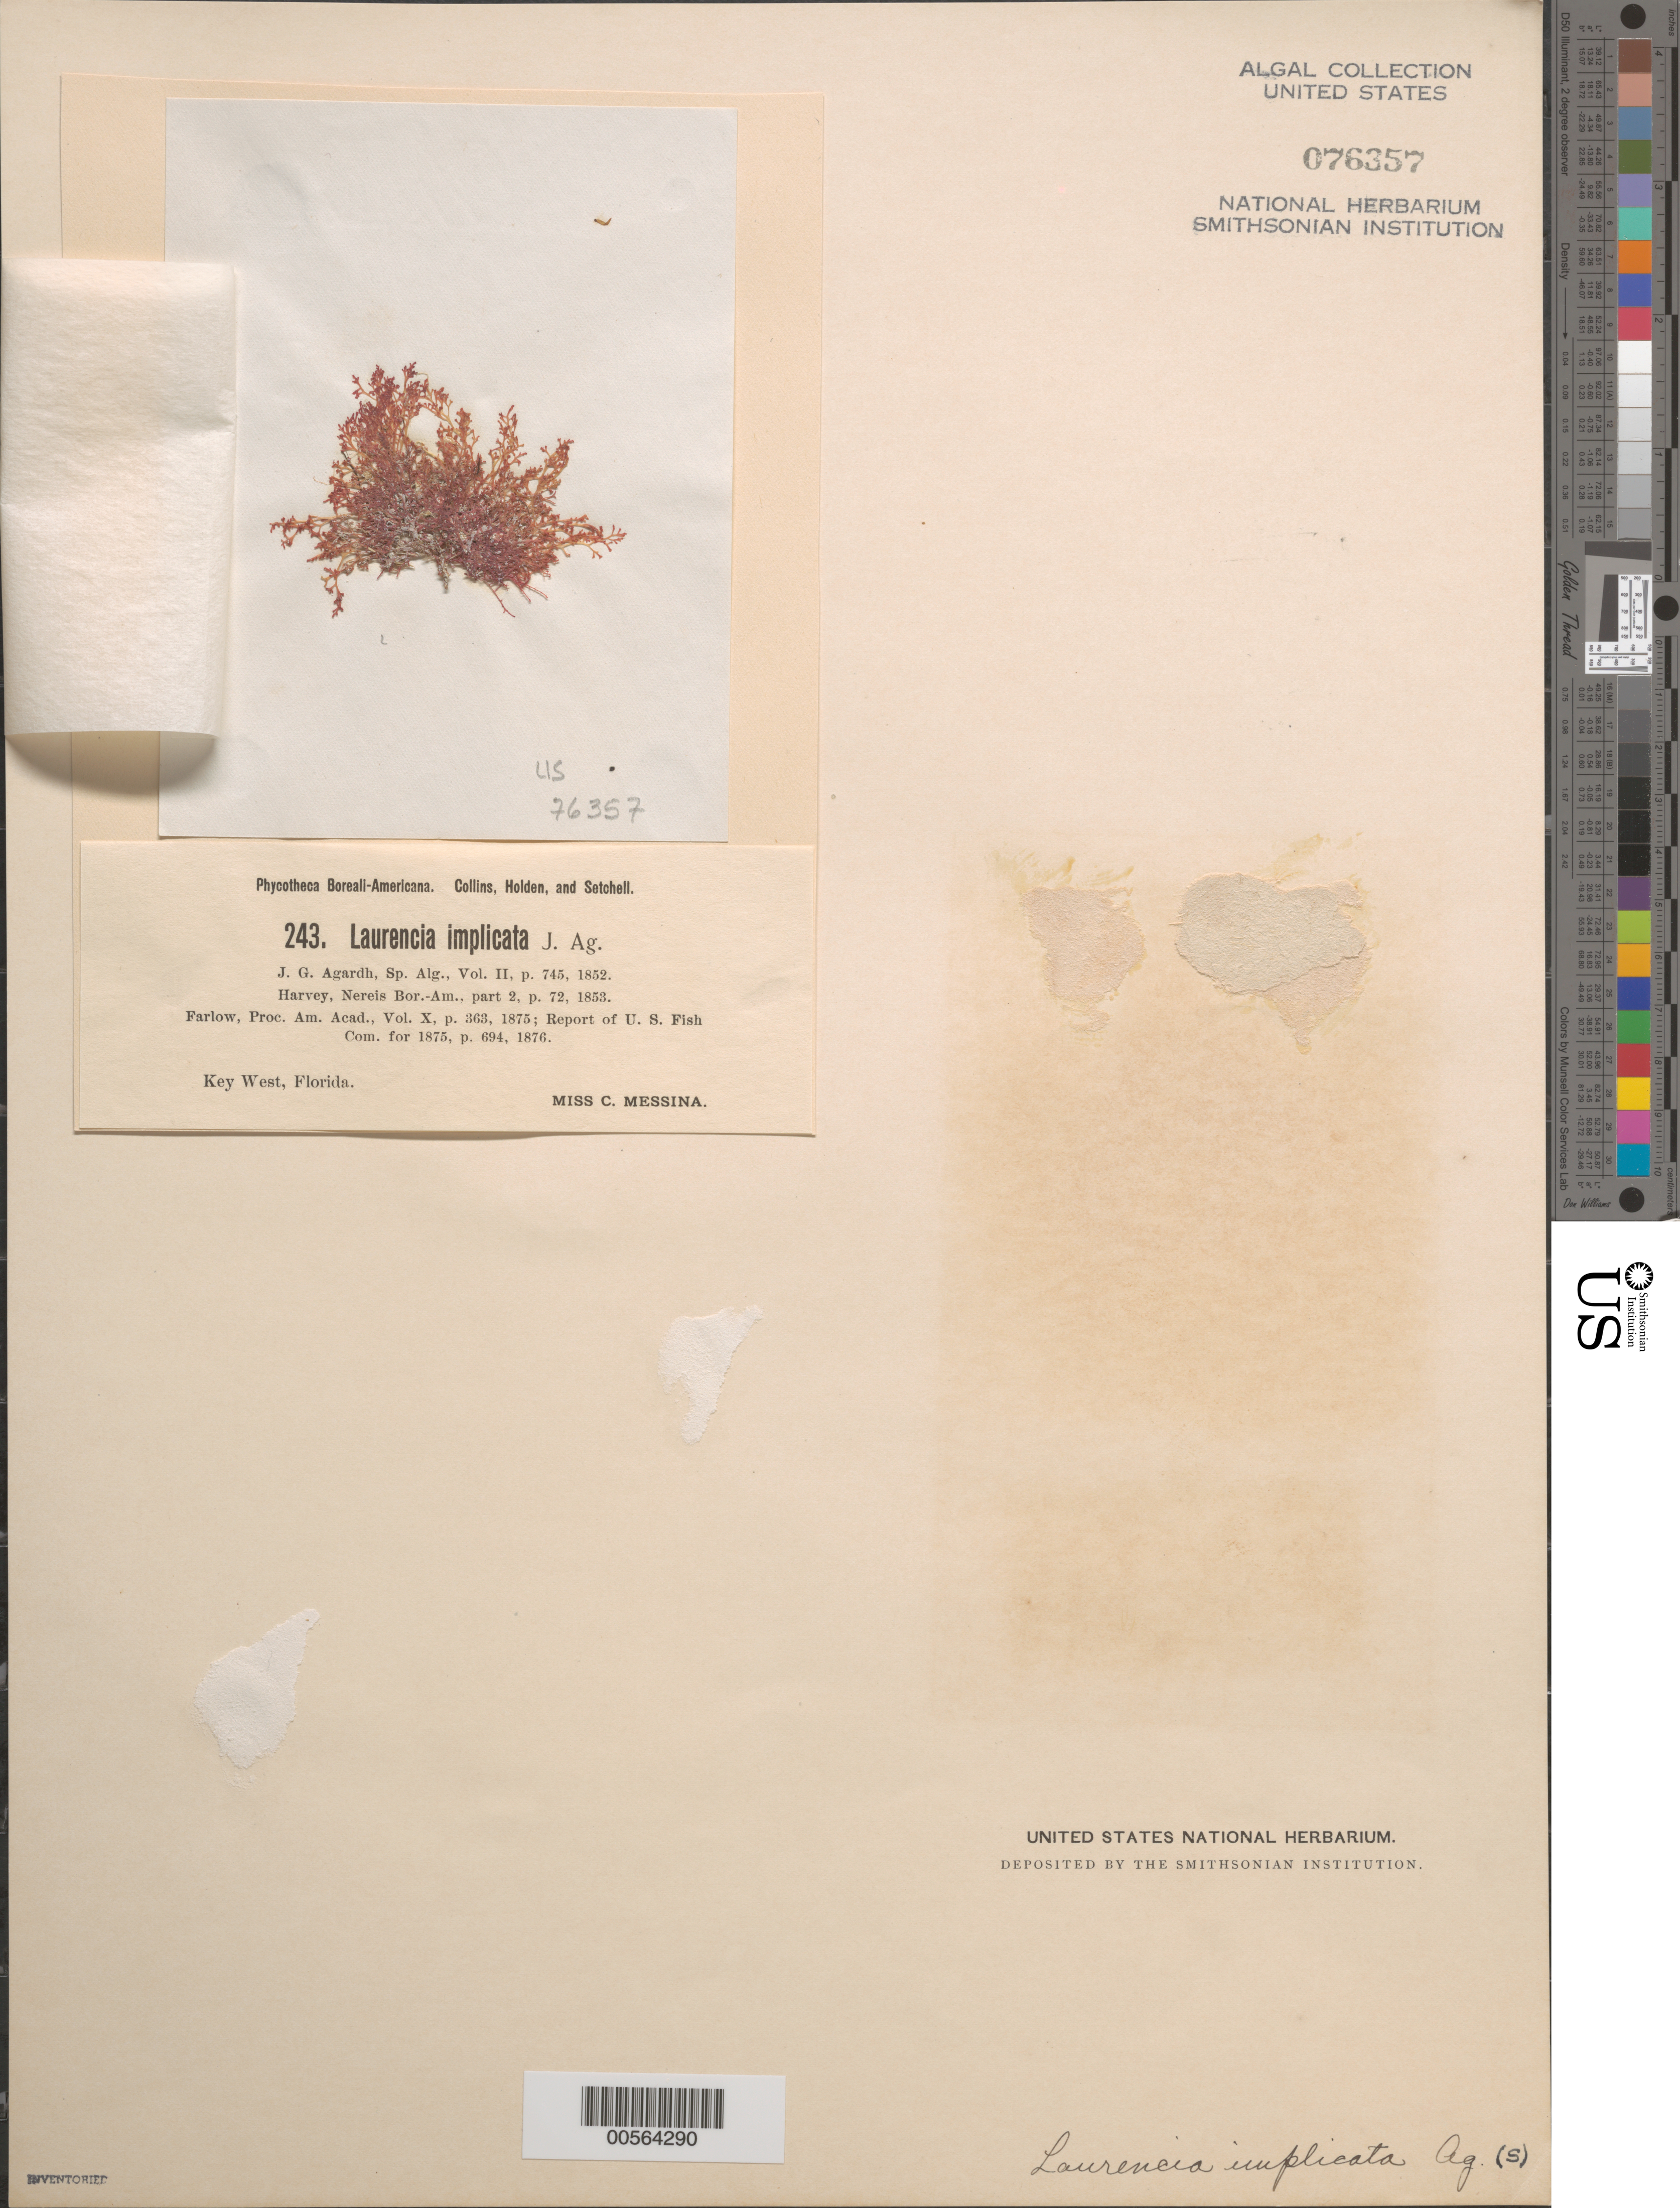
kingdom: Plantae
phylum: Rhodophyta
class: Florideophyceae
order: Ceramiales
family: Rhodomelaceae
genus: Laurencia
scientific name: Laurencia intricata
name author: J.V.Lamouroux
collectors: C. Messina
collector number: PB-A 243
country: United States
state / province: Florida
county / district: Monroe County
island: Key West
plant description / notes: Collins, Holden & Setchell, Phycotheca Boreali-Americana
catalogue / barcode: US 76357